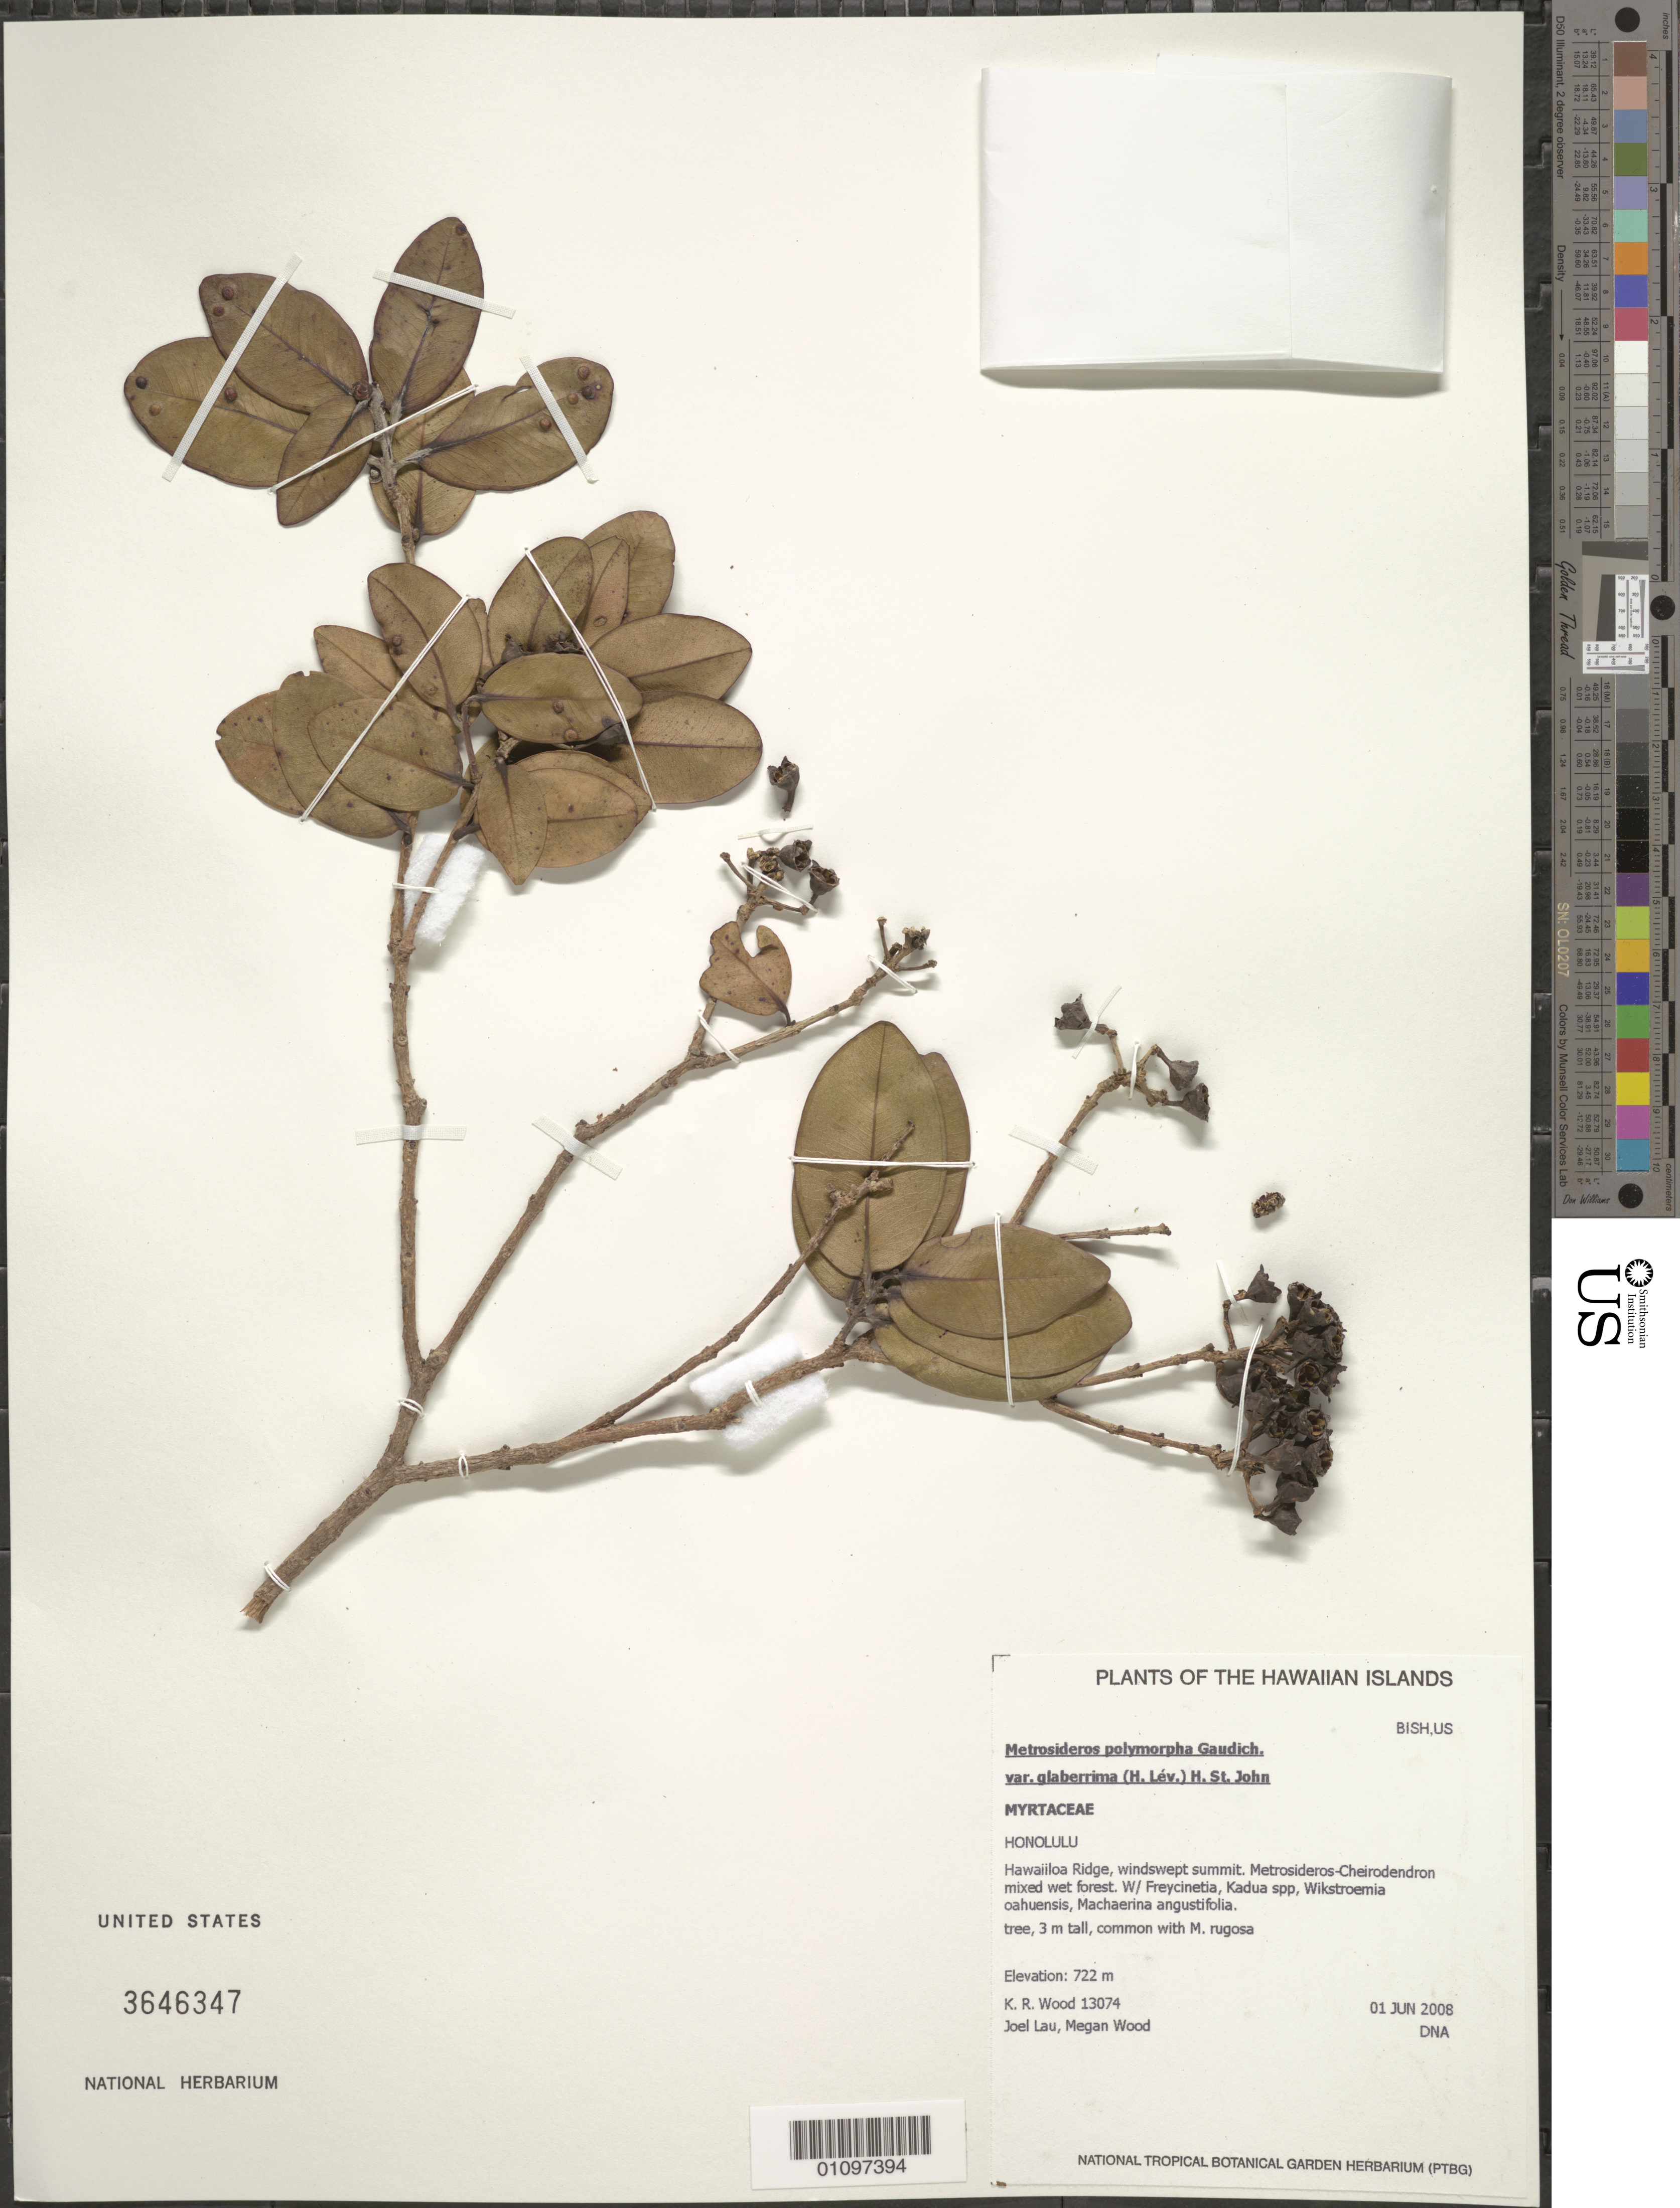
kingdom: Plantae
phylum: Tracheophyta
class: Magnoliopsida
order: Myrtales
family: Myrtaceae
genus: Metrosideros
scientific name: Metrosideros polymorpha var. glaberrima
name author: (H. Lév.) H. St. John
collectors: K. R. Wood, J. Lau & M. Wood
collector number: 13074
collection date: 2008-06-01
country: United States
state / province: Hawaii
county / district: Honolulu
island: Oahu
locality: Hawaiiloa Ridge, windswept summit.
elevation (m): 722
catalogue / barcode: US 3646347